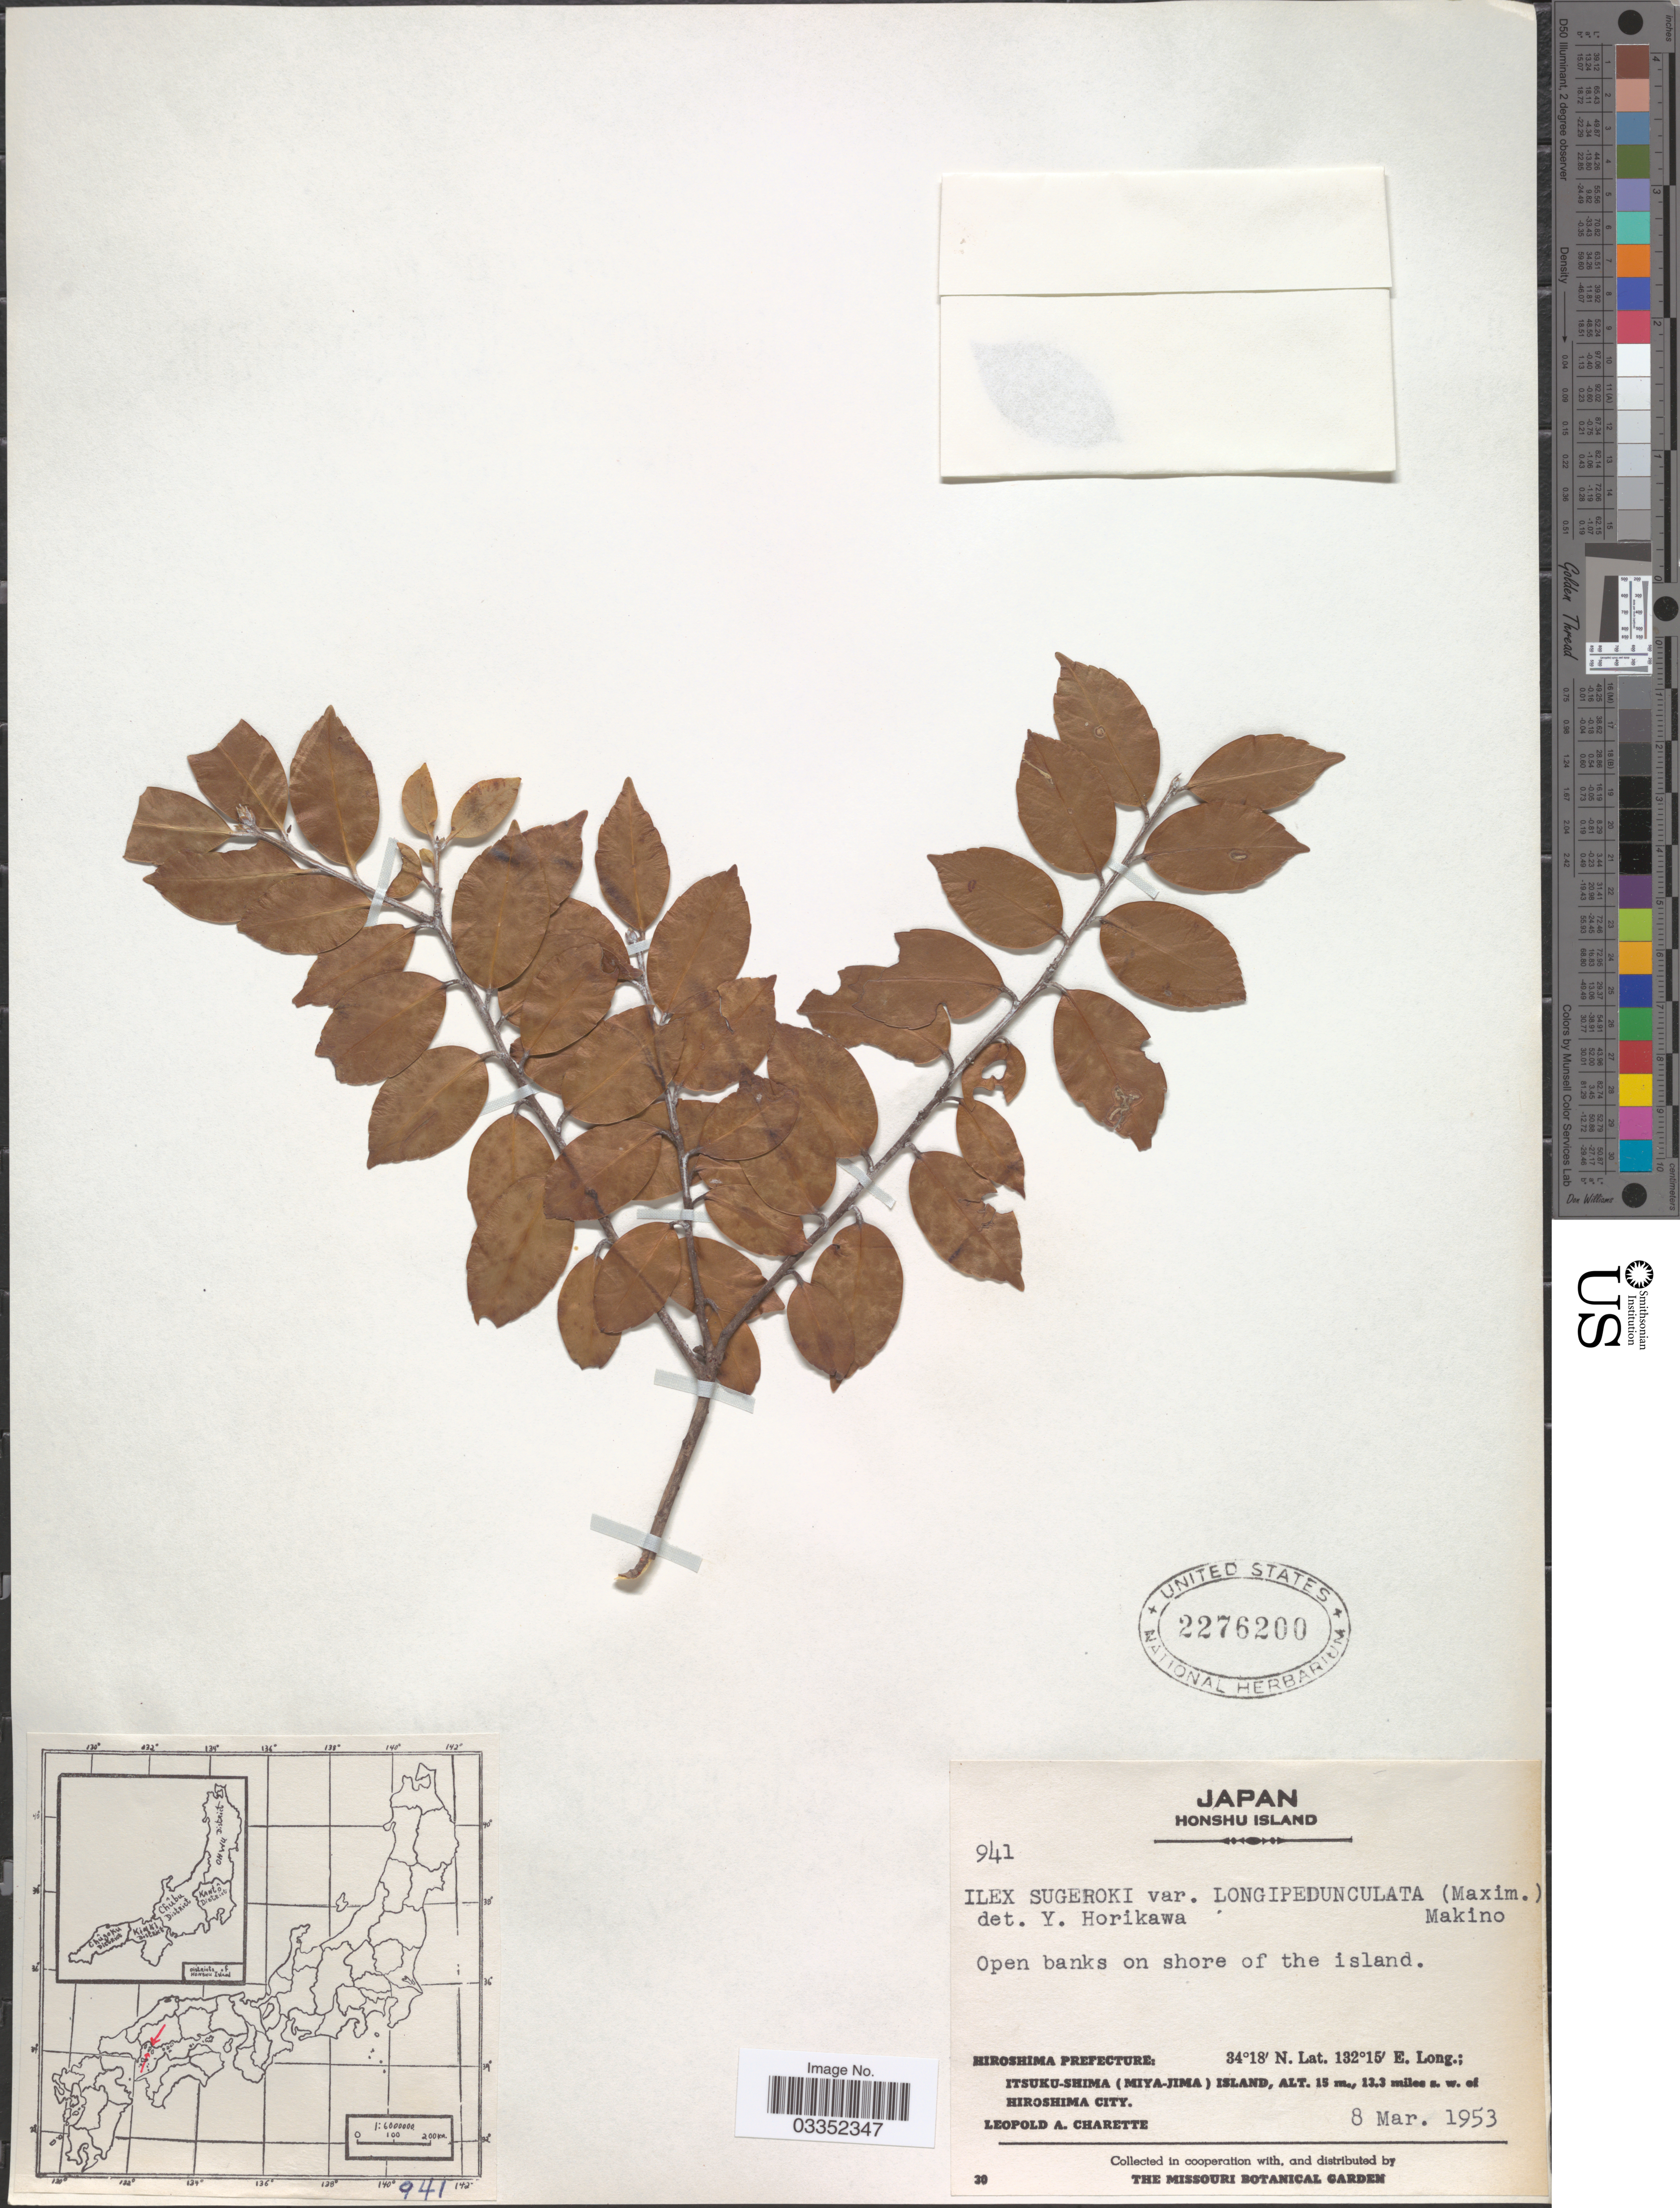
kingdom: Plantae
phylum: Tracheophyta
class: Magnoliopsida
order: Aquifoliales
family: Aquifoliaceae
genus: Ilex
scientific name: Ilex sugerokii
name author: Maxim.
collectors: L. A. Charette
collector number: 941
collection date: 1953-03-08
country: Japan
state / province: Hirosima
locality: Honshu Island, Hiroshima Prefecture, Itsuku-Shima (Miya-Jima) Island, 13.3 miles s.w. of Hiroshima City.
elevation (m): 15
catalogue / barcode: US 2276200